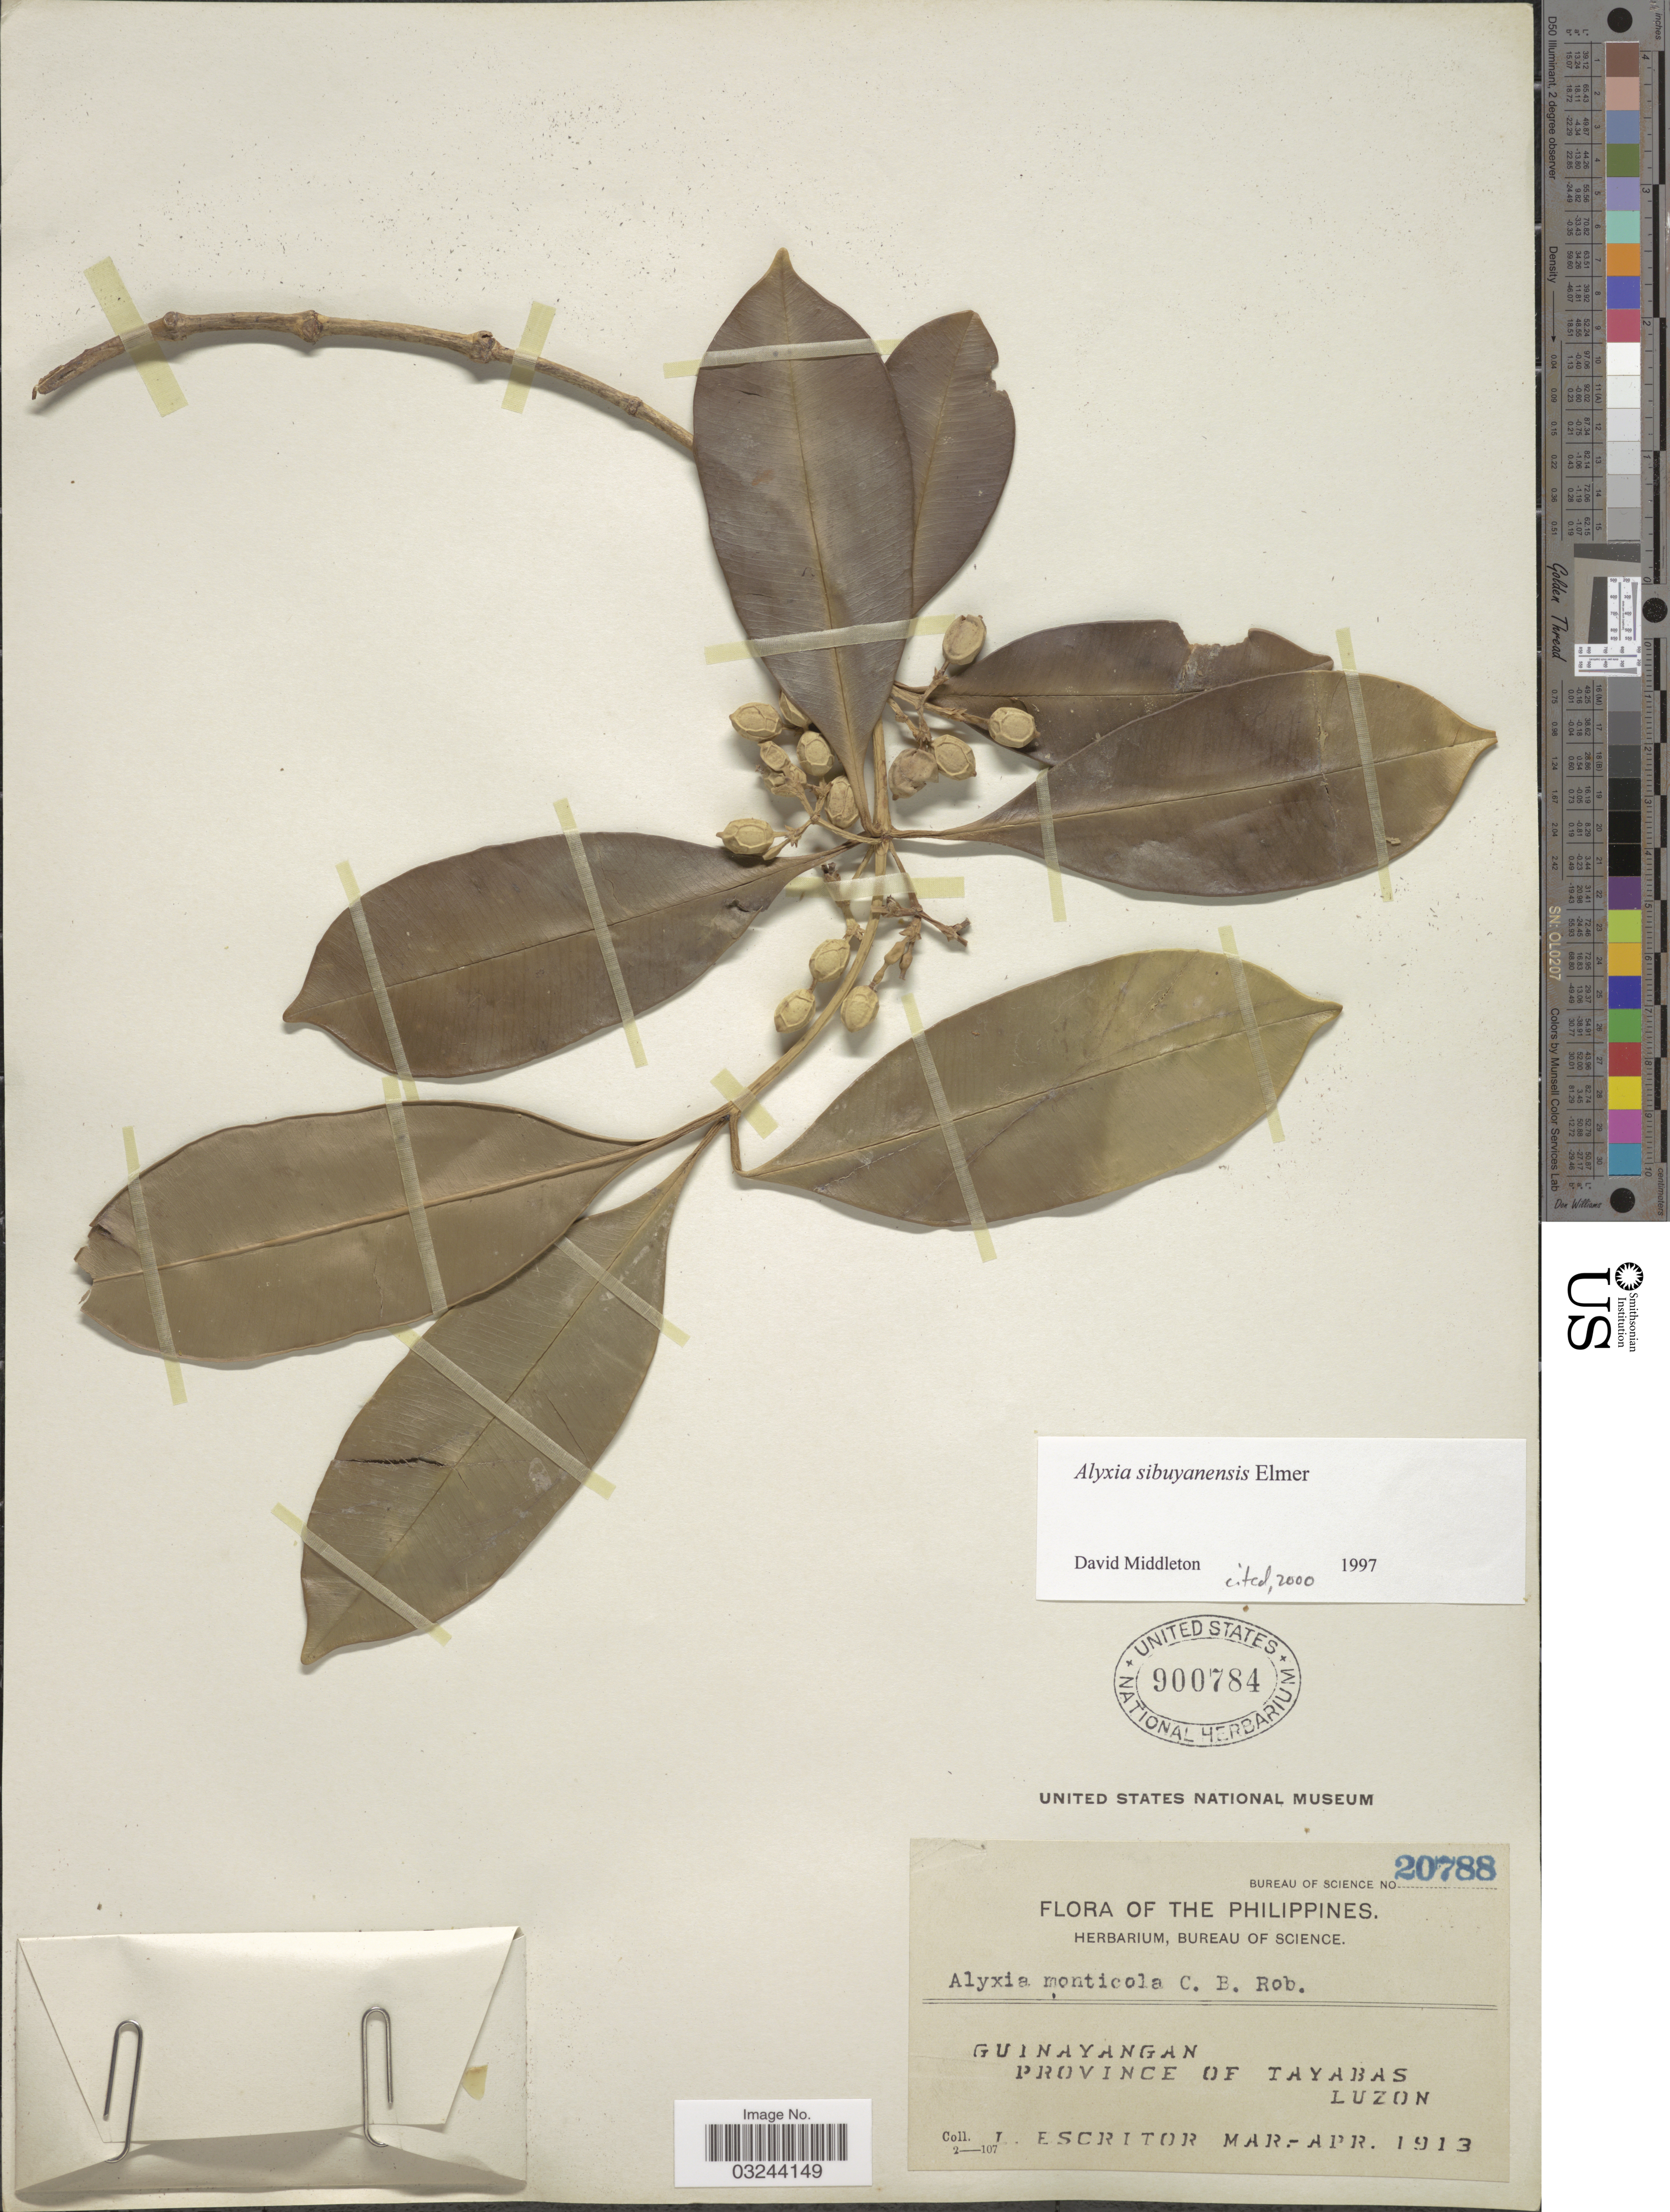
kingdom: Plantae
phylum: Tracheophyta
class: Magnoliopsida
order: Gentianales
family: Apocynaceae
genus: Alyxia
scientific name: Alyxia sibuyanensis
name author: Elmer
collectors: L. Escritor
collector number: Bureau of Science 20788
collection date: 1913-03/1913-04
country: Philippines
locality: Guinayangan, Province of Tayabas, Luzon.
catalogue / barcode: US 900784